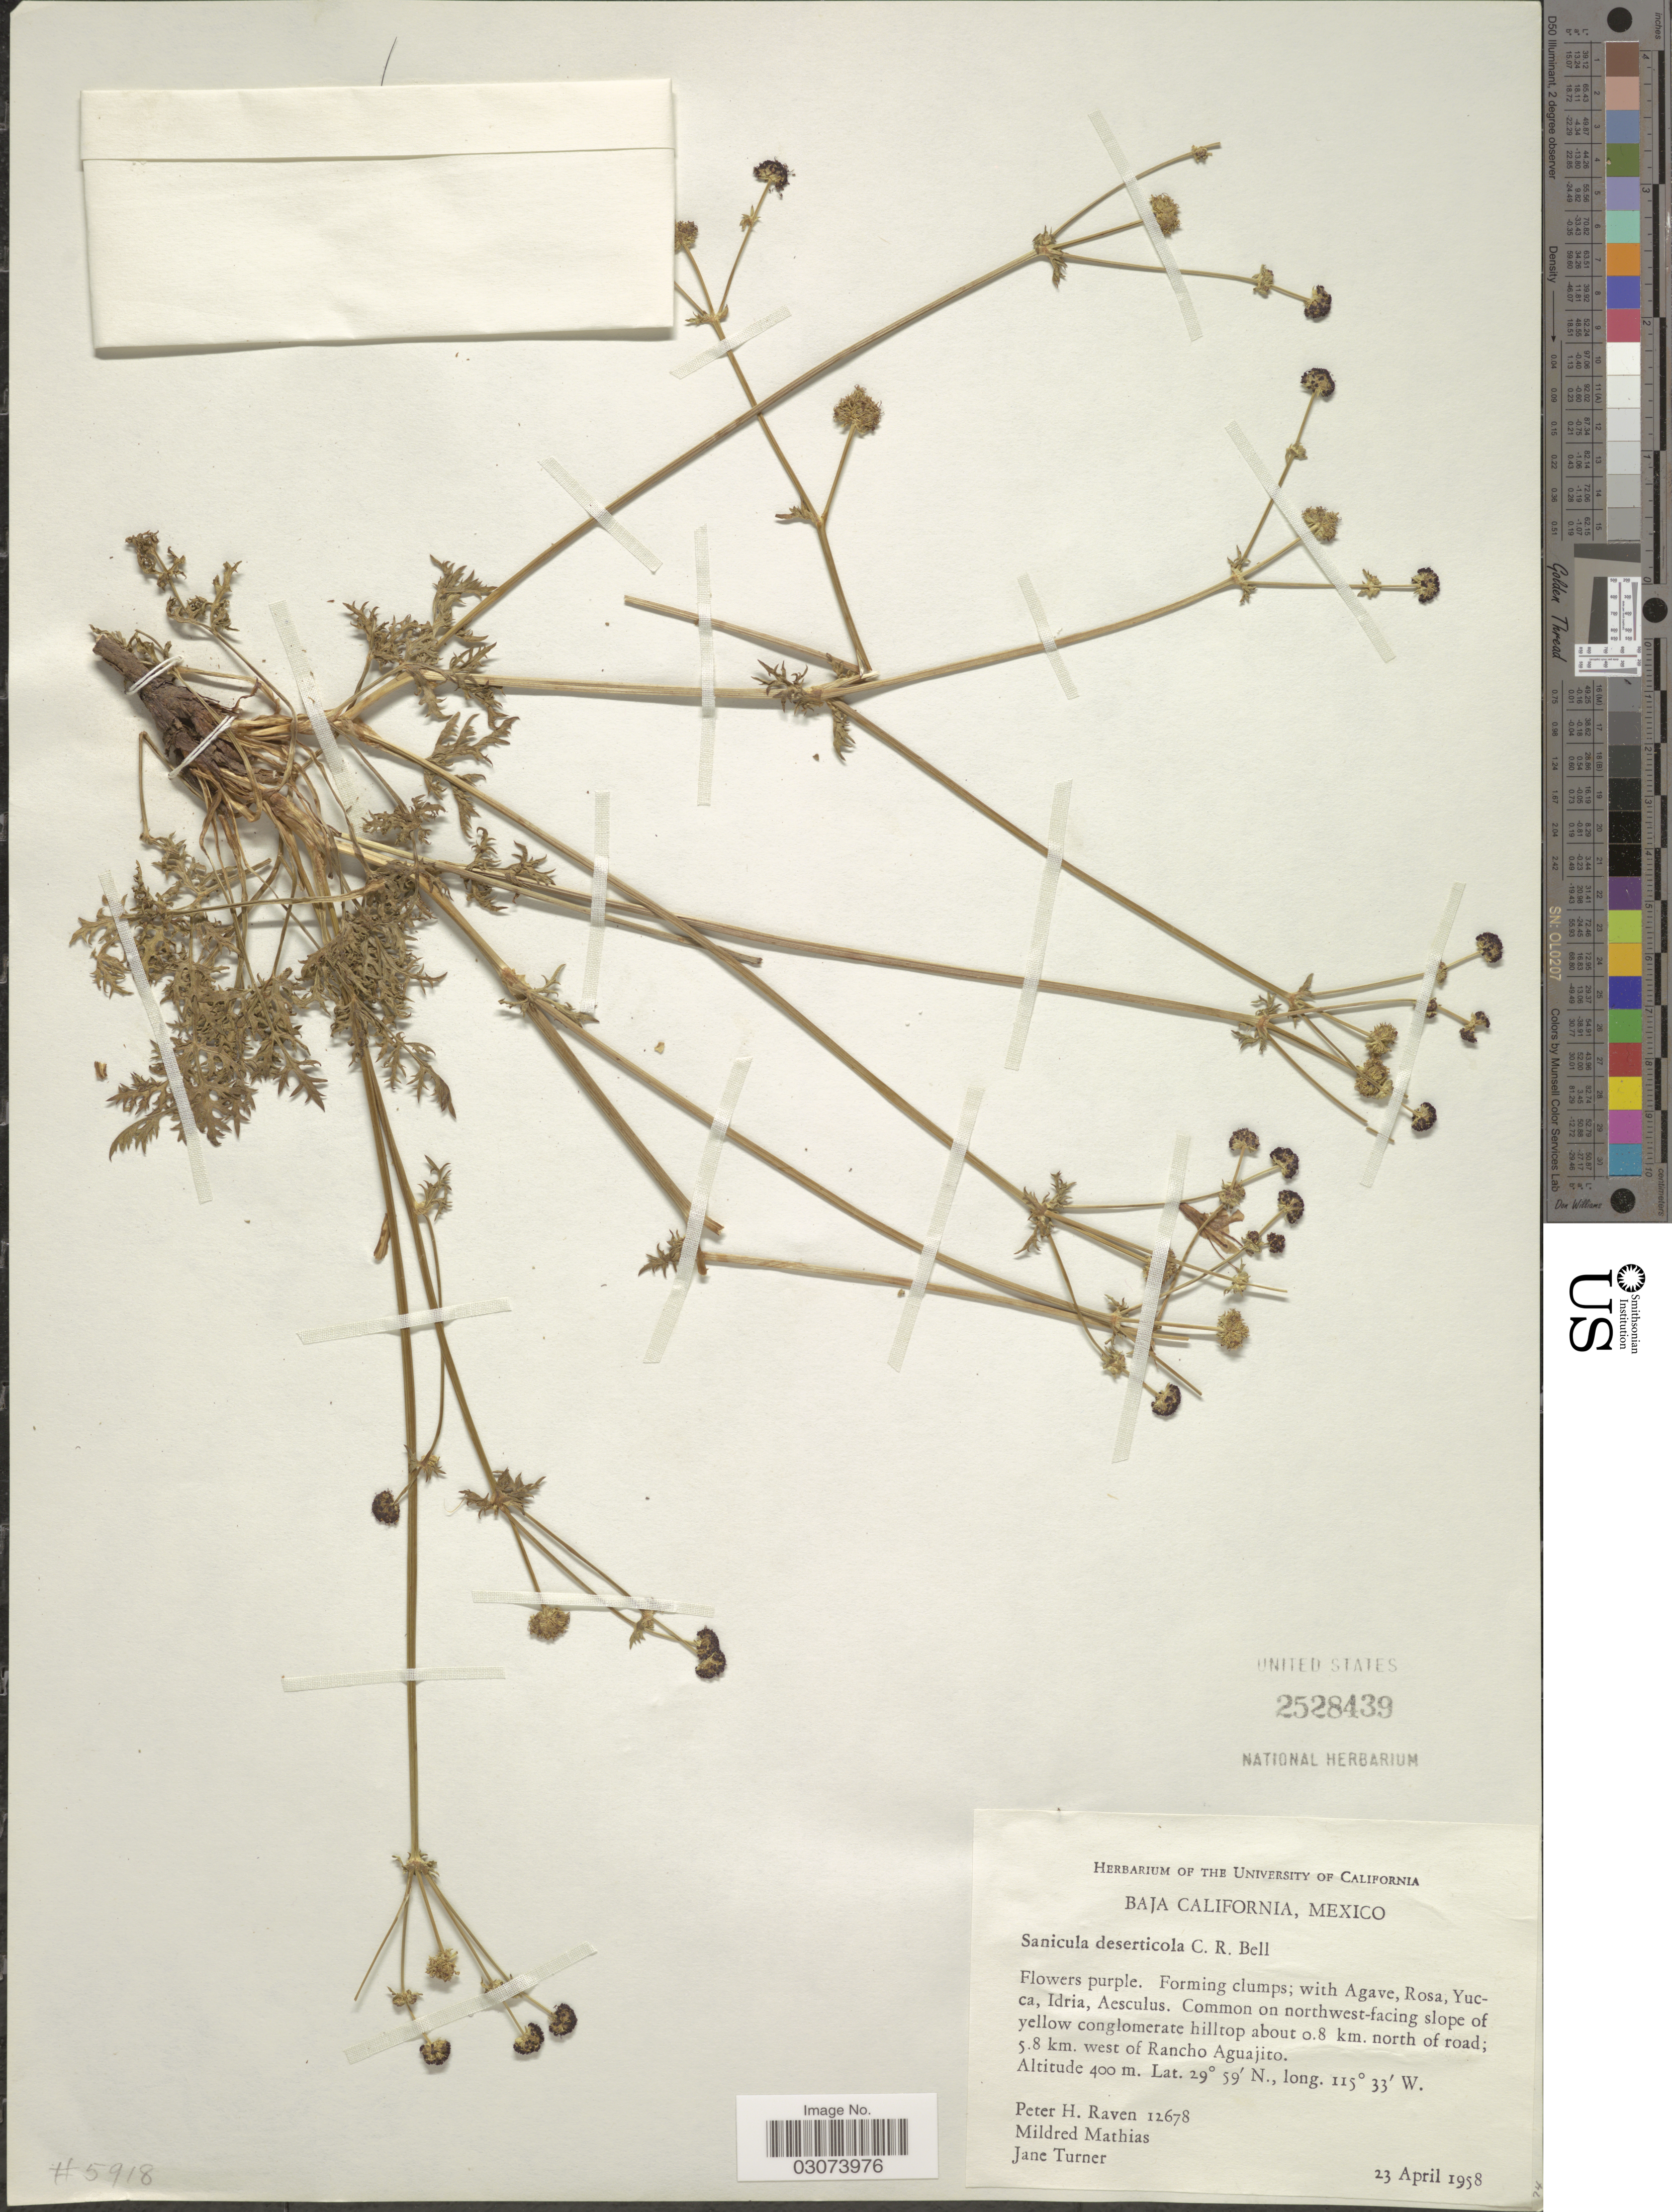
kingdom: Plantae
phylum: Tracheophyta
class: Magnoliopsida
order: Apiales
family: Apiaceae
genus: Sanicula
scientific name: Sanicula deserticola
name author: C.R. Bell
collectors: P. Raven, M. E. Mathias & J. Turner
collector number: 12678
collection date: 1958-04-23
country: Mexico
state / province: Baja California Norte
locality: On northwest-facing slope of yellow conglomerate hilltop about 0.8 km. north of road; 5.8 km. west of Rancho Aguajito.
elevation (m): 400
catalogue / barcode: US 2528439